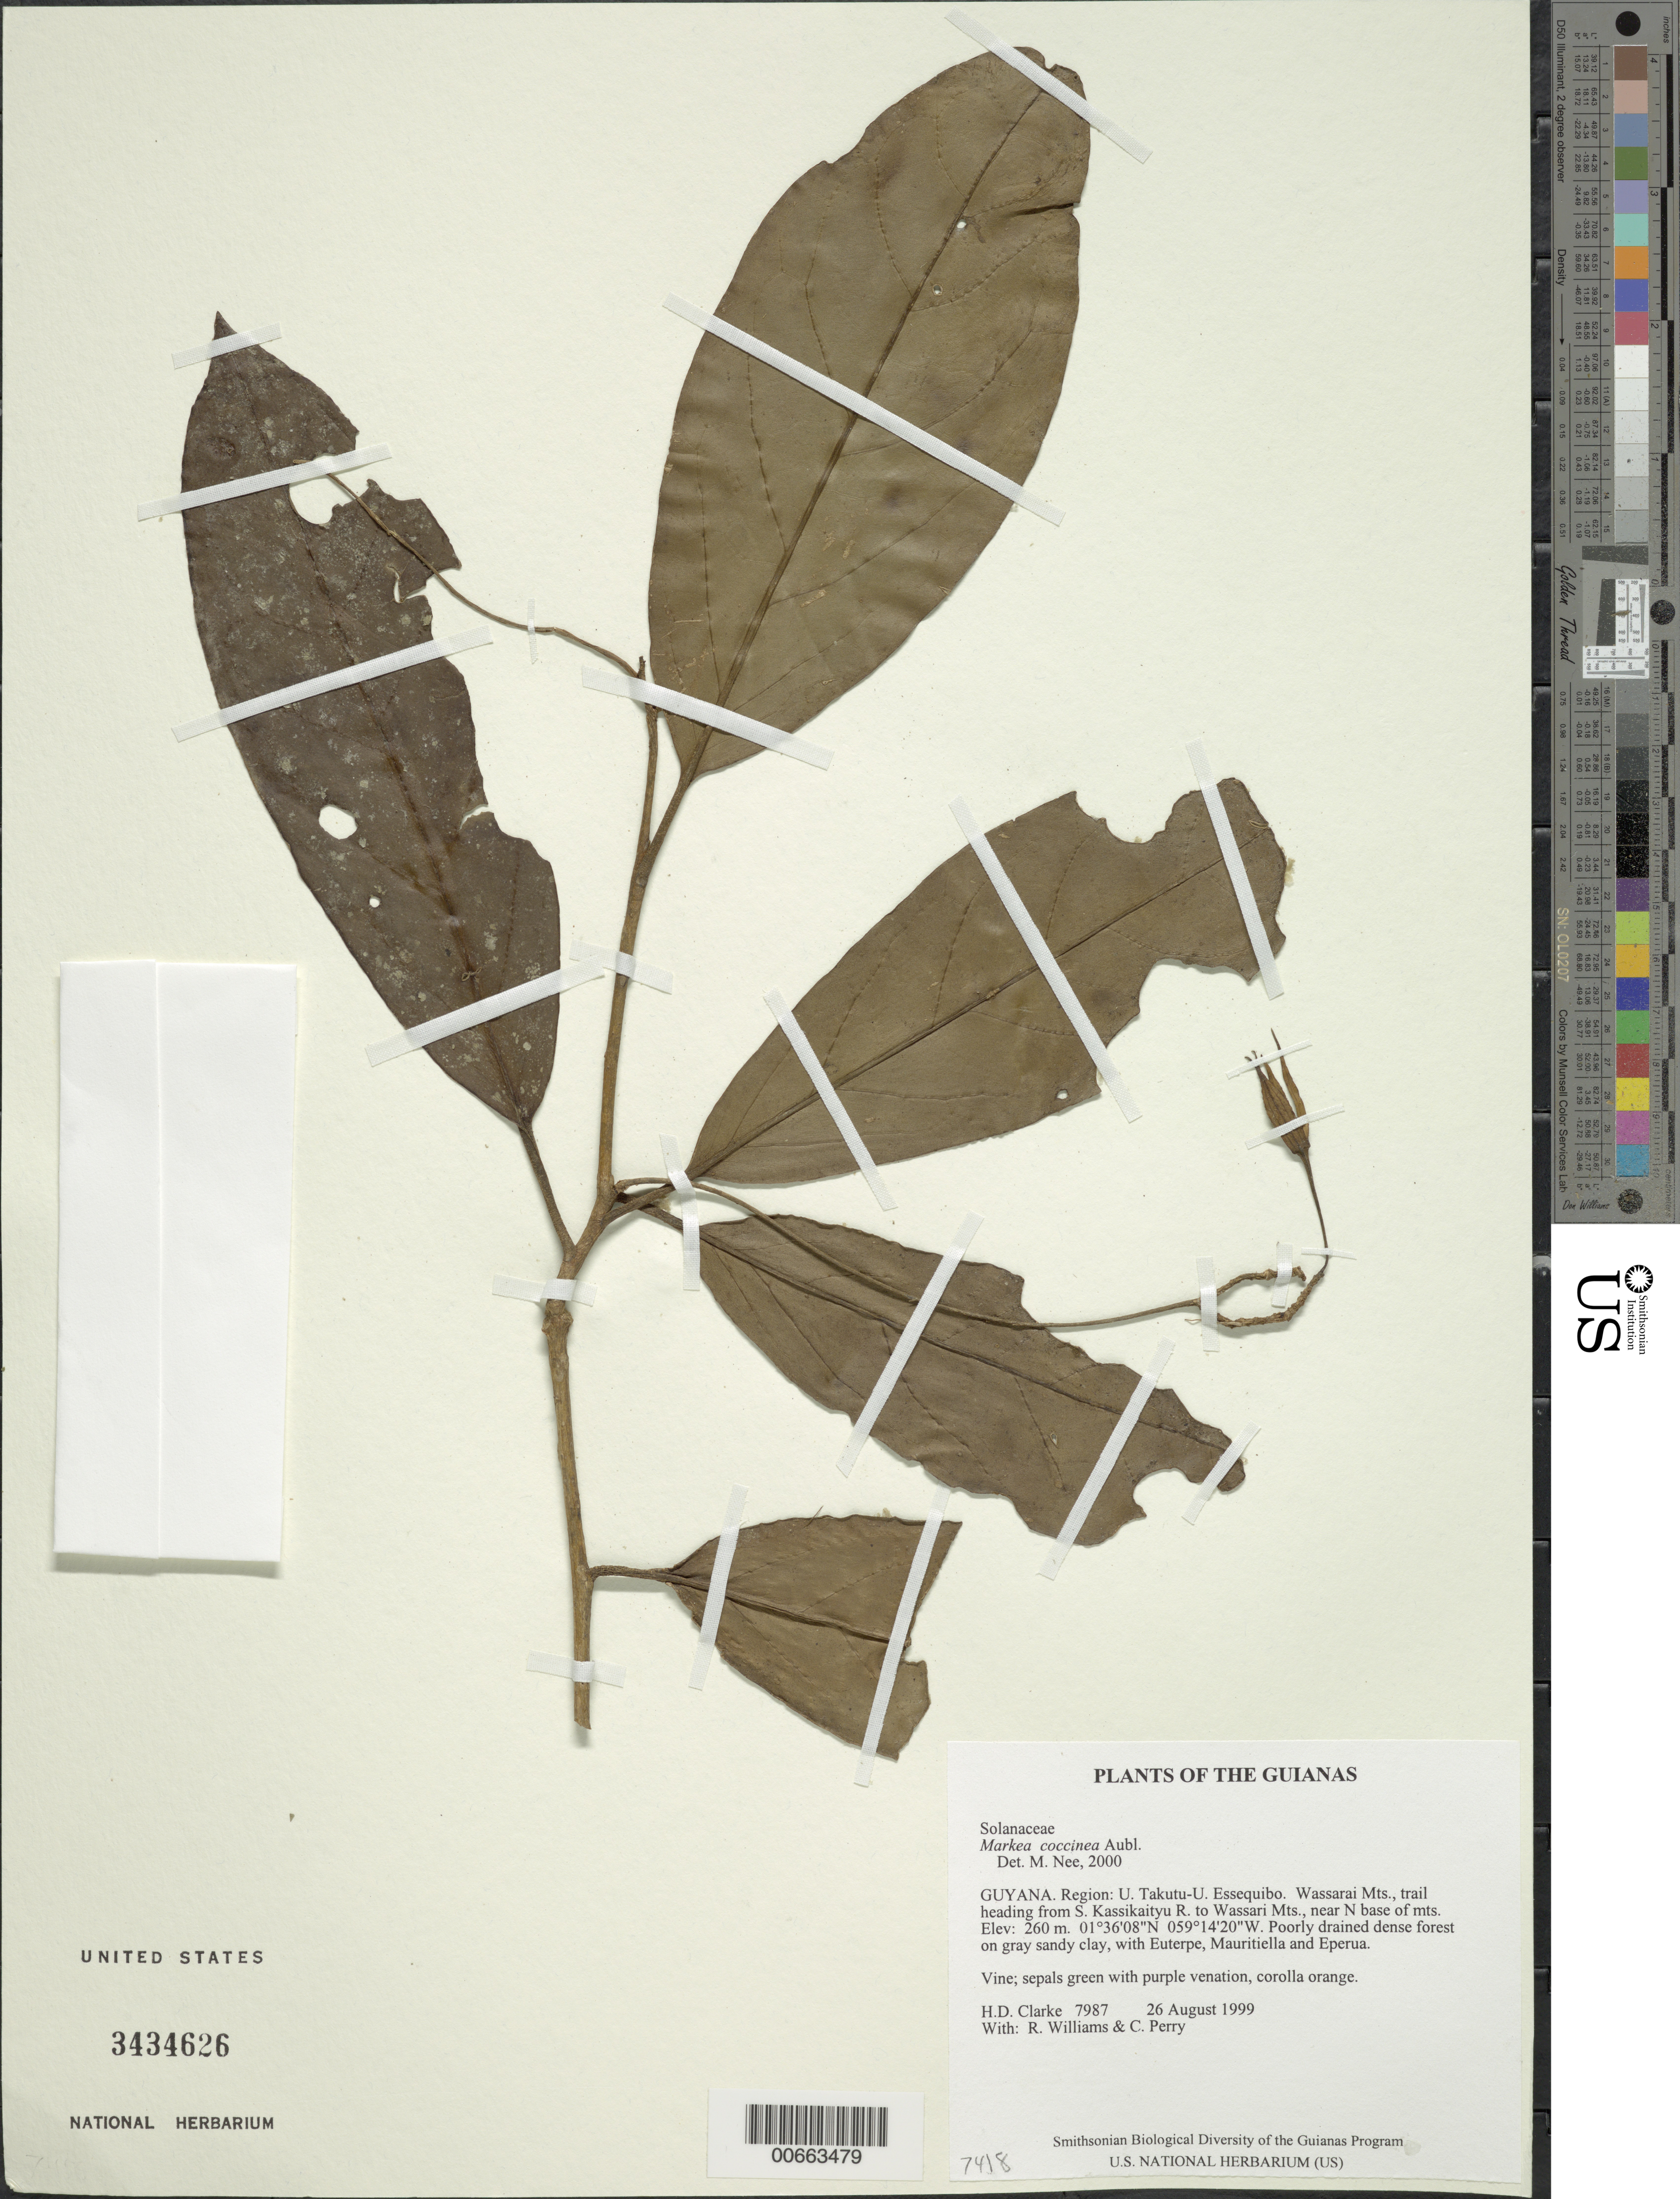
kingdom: Plantae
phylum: Tracheophyta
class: Magnoliopsida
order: Solanales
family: Solanaceae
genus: Markea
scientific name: Markea coccinea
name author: Rich.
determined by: Nee, Michael H.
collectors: H. D. Clarke, R. Williams & C. Perry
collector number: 7987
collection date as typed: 26 August 1999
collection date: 1999-08-26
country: Guyana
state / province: U. Takutu-U. Essequibo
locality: Wassarai Mts., trail heading from S. Kassikaityu R. to Wassari Mts., near N. base of mts.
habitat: Poorly drained dense forest on gray sandy clay, with Euterpe, Mauritiella and Eperua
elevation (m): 260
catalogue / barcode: US 3434626